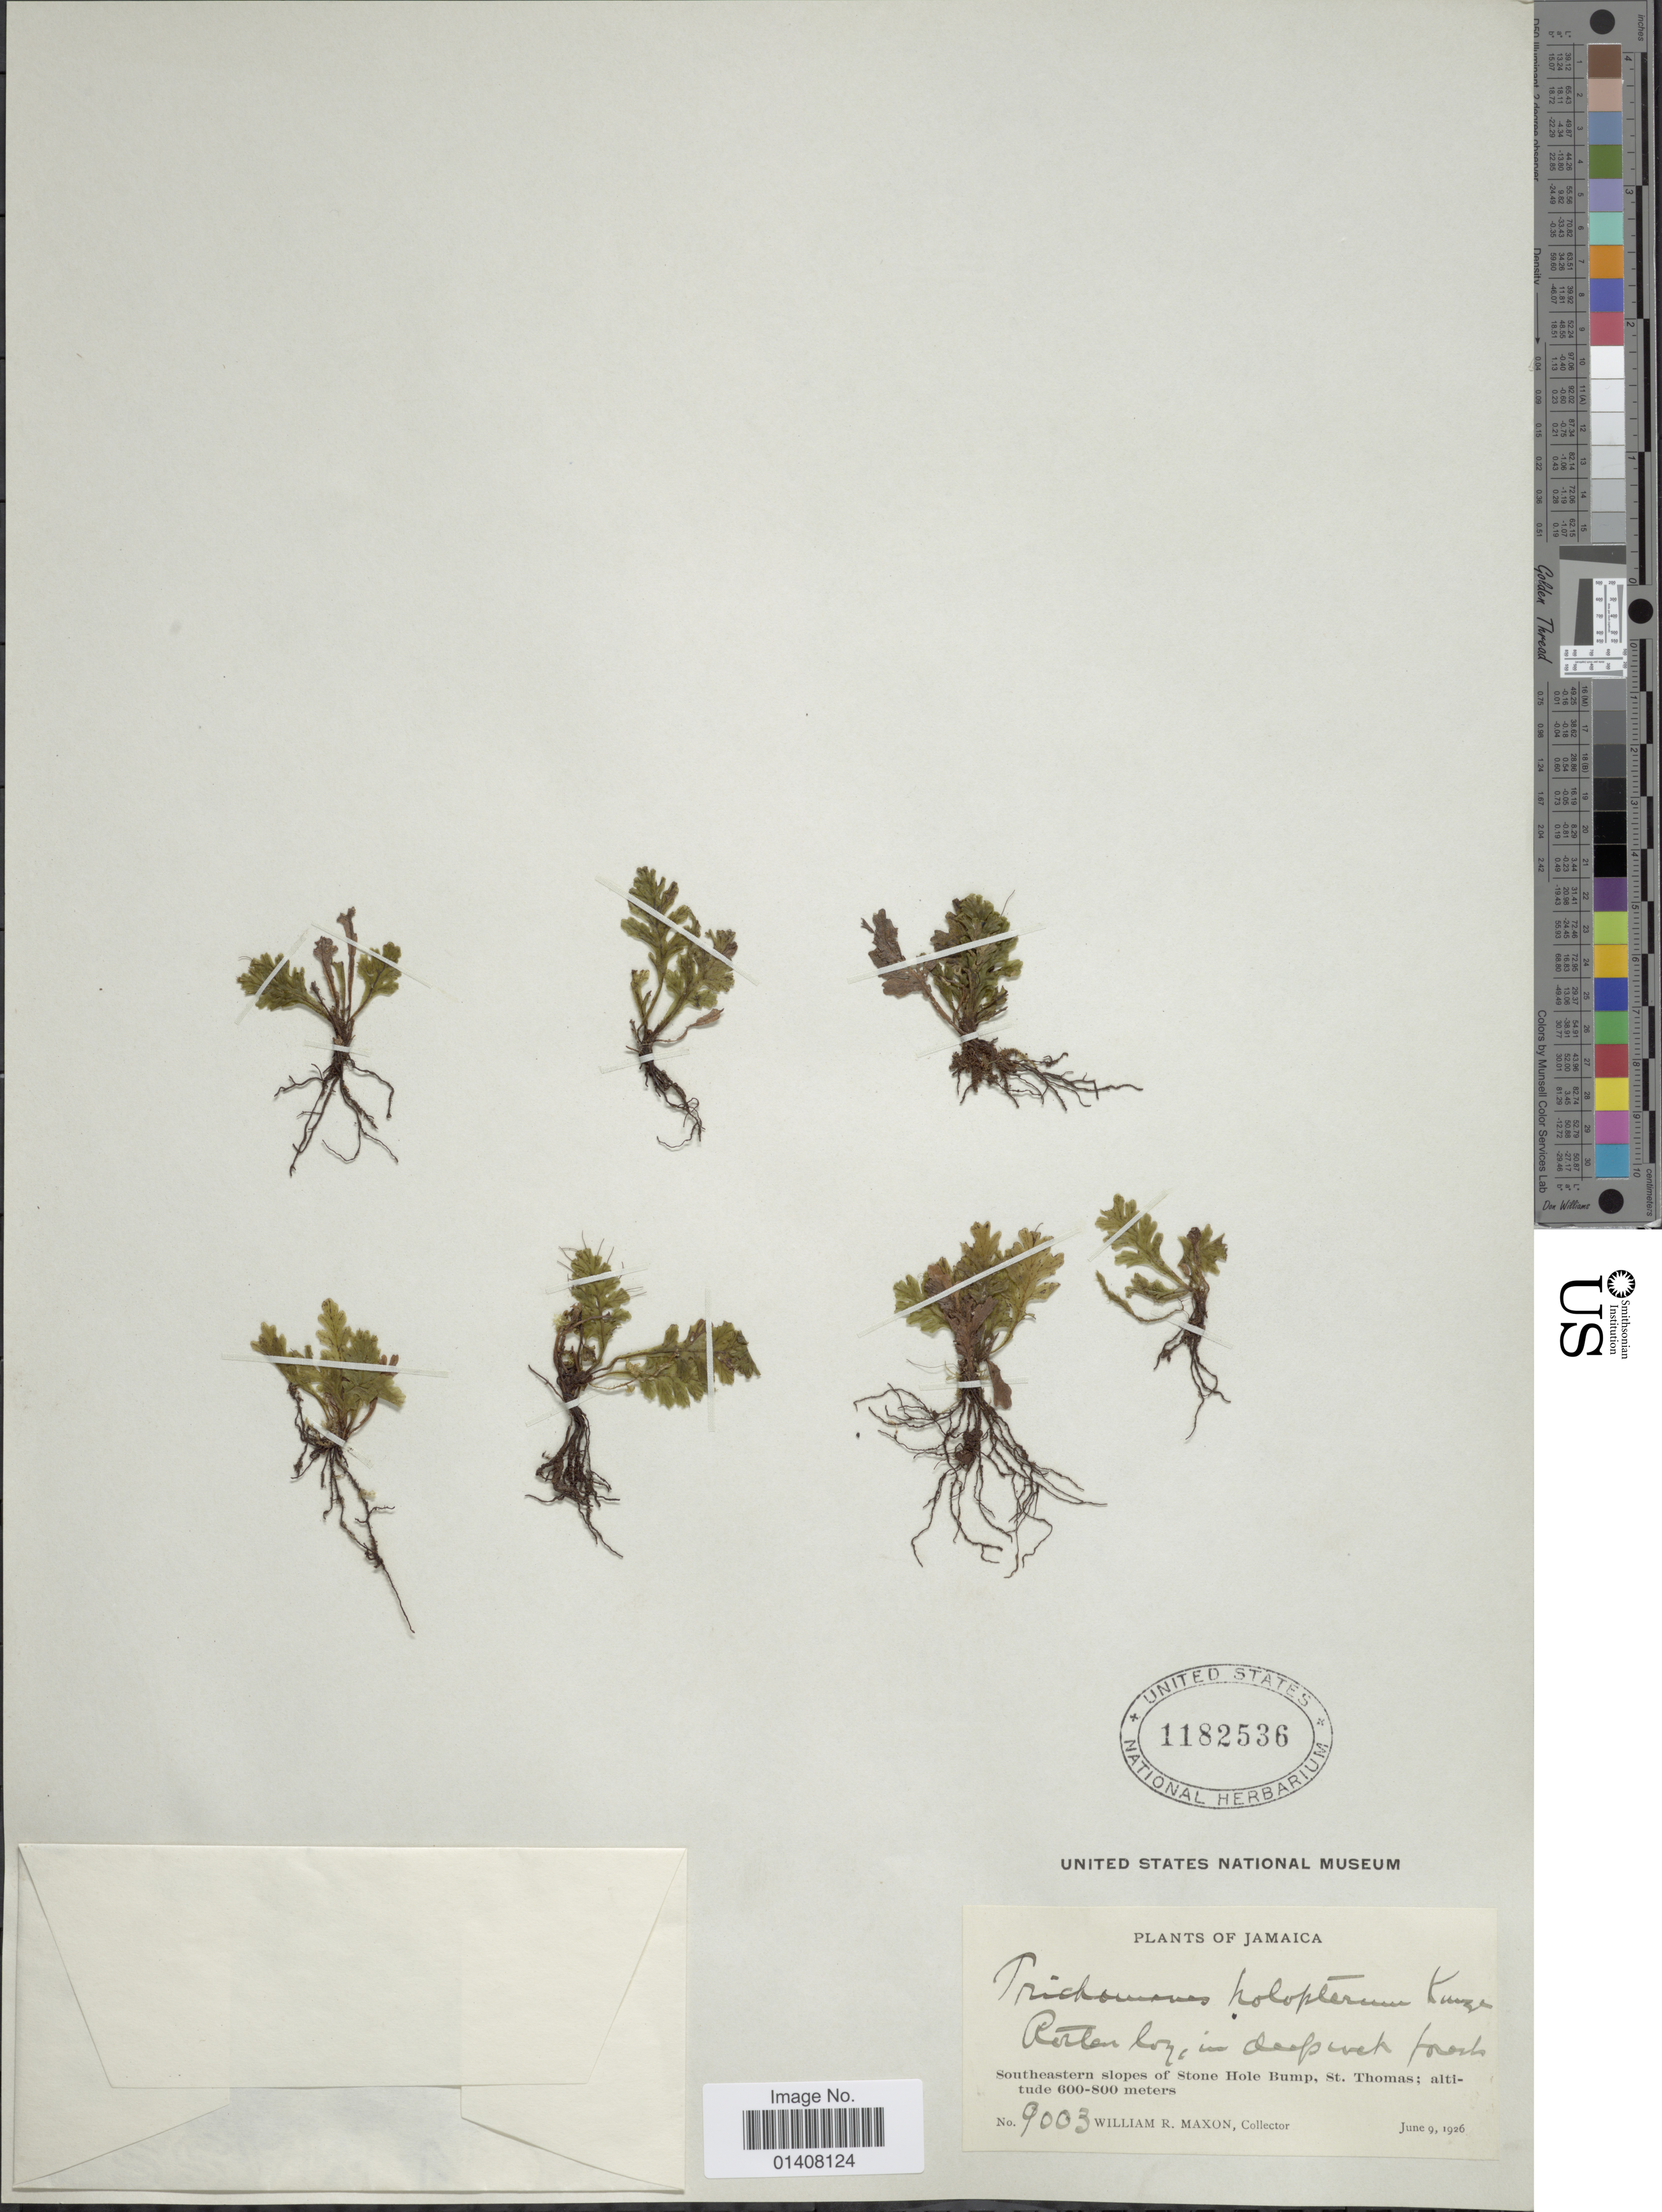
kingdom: Plantae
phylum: Tracheophyta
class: Polypodiopsida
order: Hymenophyllales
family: Hymenophyllaceae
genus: Trichomanes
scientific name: Trichomanes holopterum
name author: Kunze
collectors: W. R. Maxon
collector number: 9003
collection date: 1926-06-09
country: Jamaica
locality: Southeastern slopes of Stone Hole Bump, St. Thomas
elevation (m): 600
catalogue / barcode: US 1182536